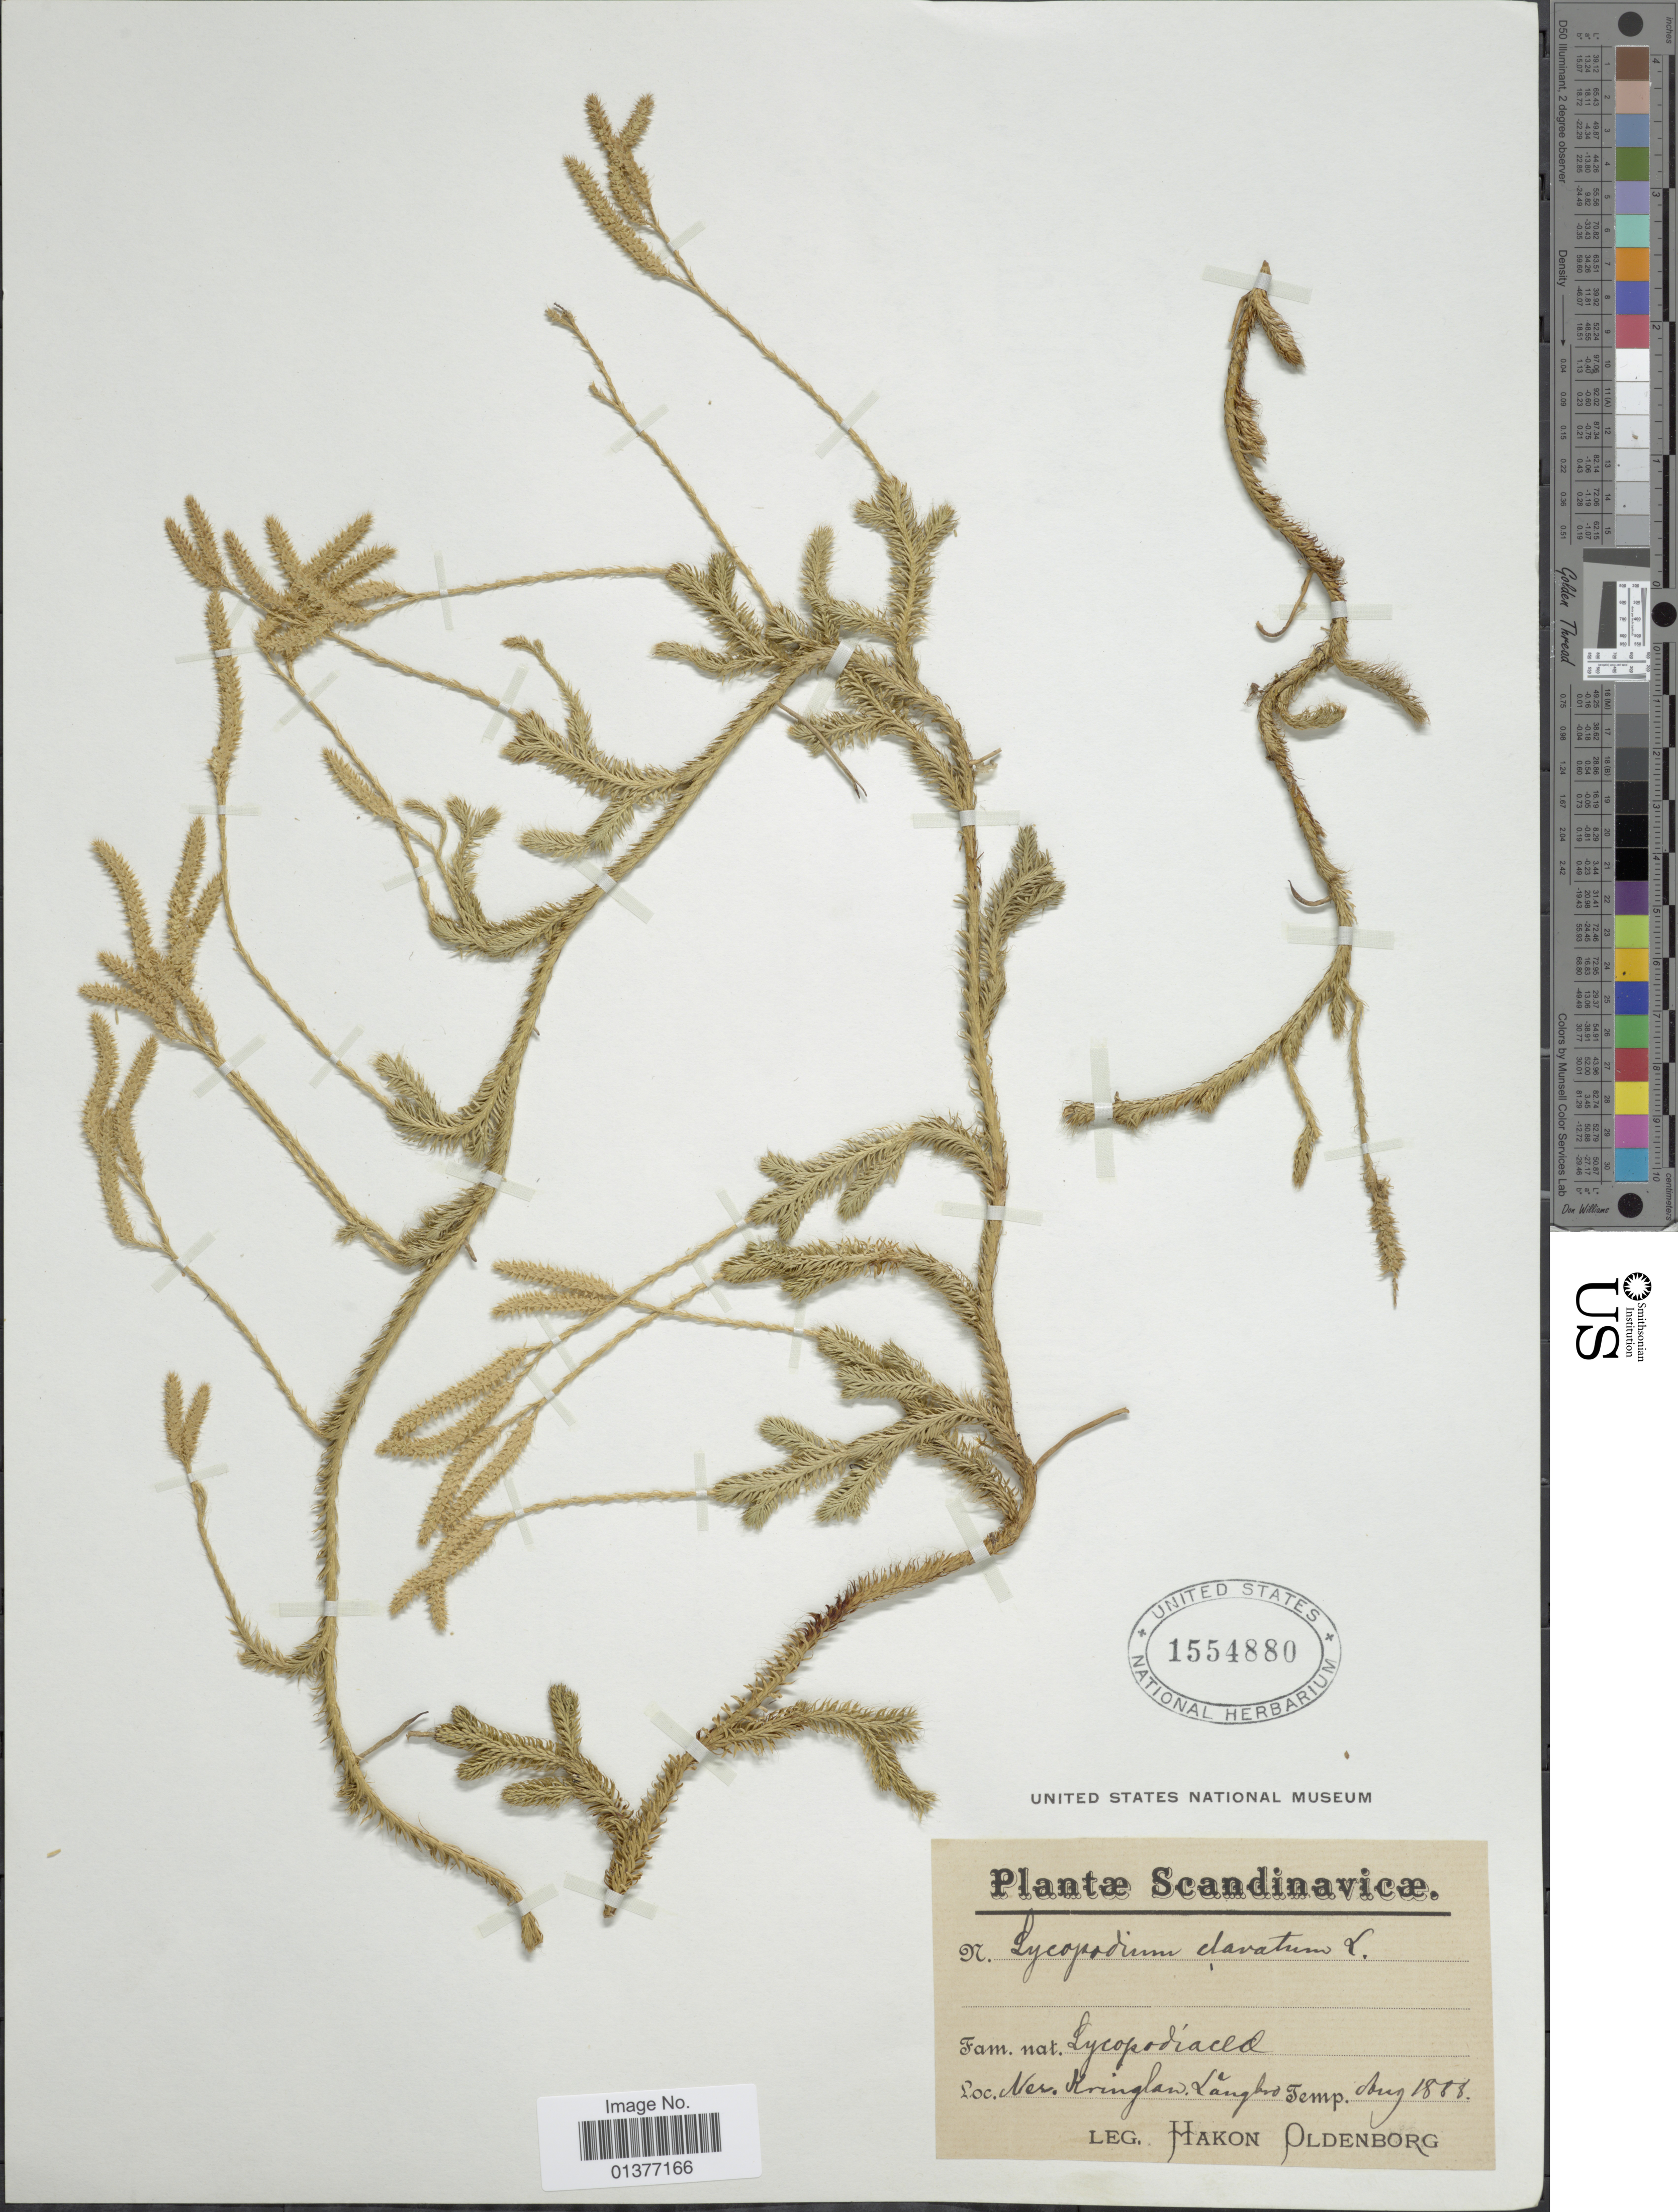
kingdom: Plantae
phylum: Tracheophyta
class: Lycopodiopsida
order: Lycopodiales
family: Lycopodiaceae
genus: Lycopodium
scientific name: Lycopodium clavatum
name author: L.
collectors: H. Oldenborg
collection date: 1888-08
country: Sweden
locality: Scandinavicae, Ner. Kringlan, Langbro [interpreted]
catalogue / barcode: US 1554880